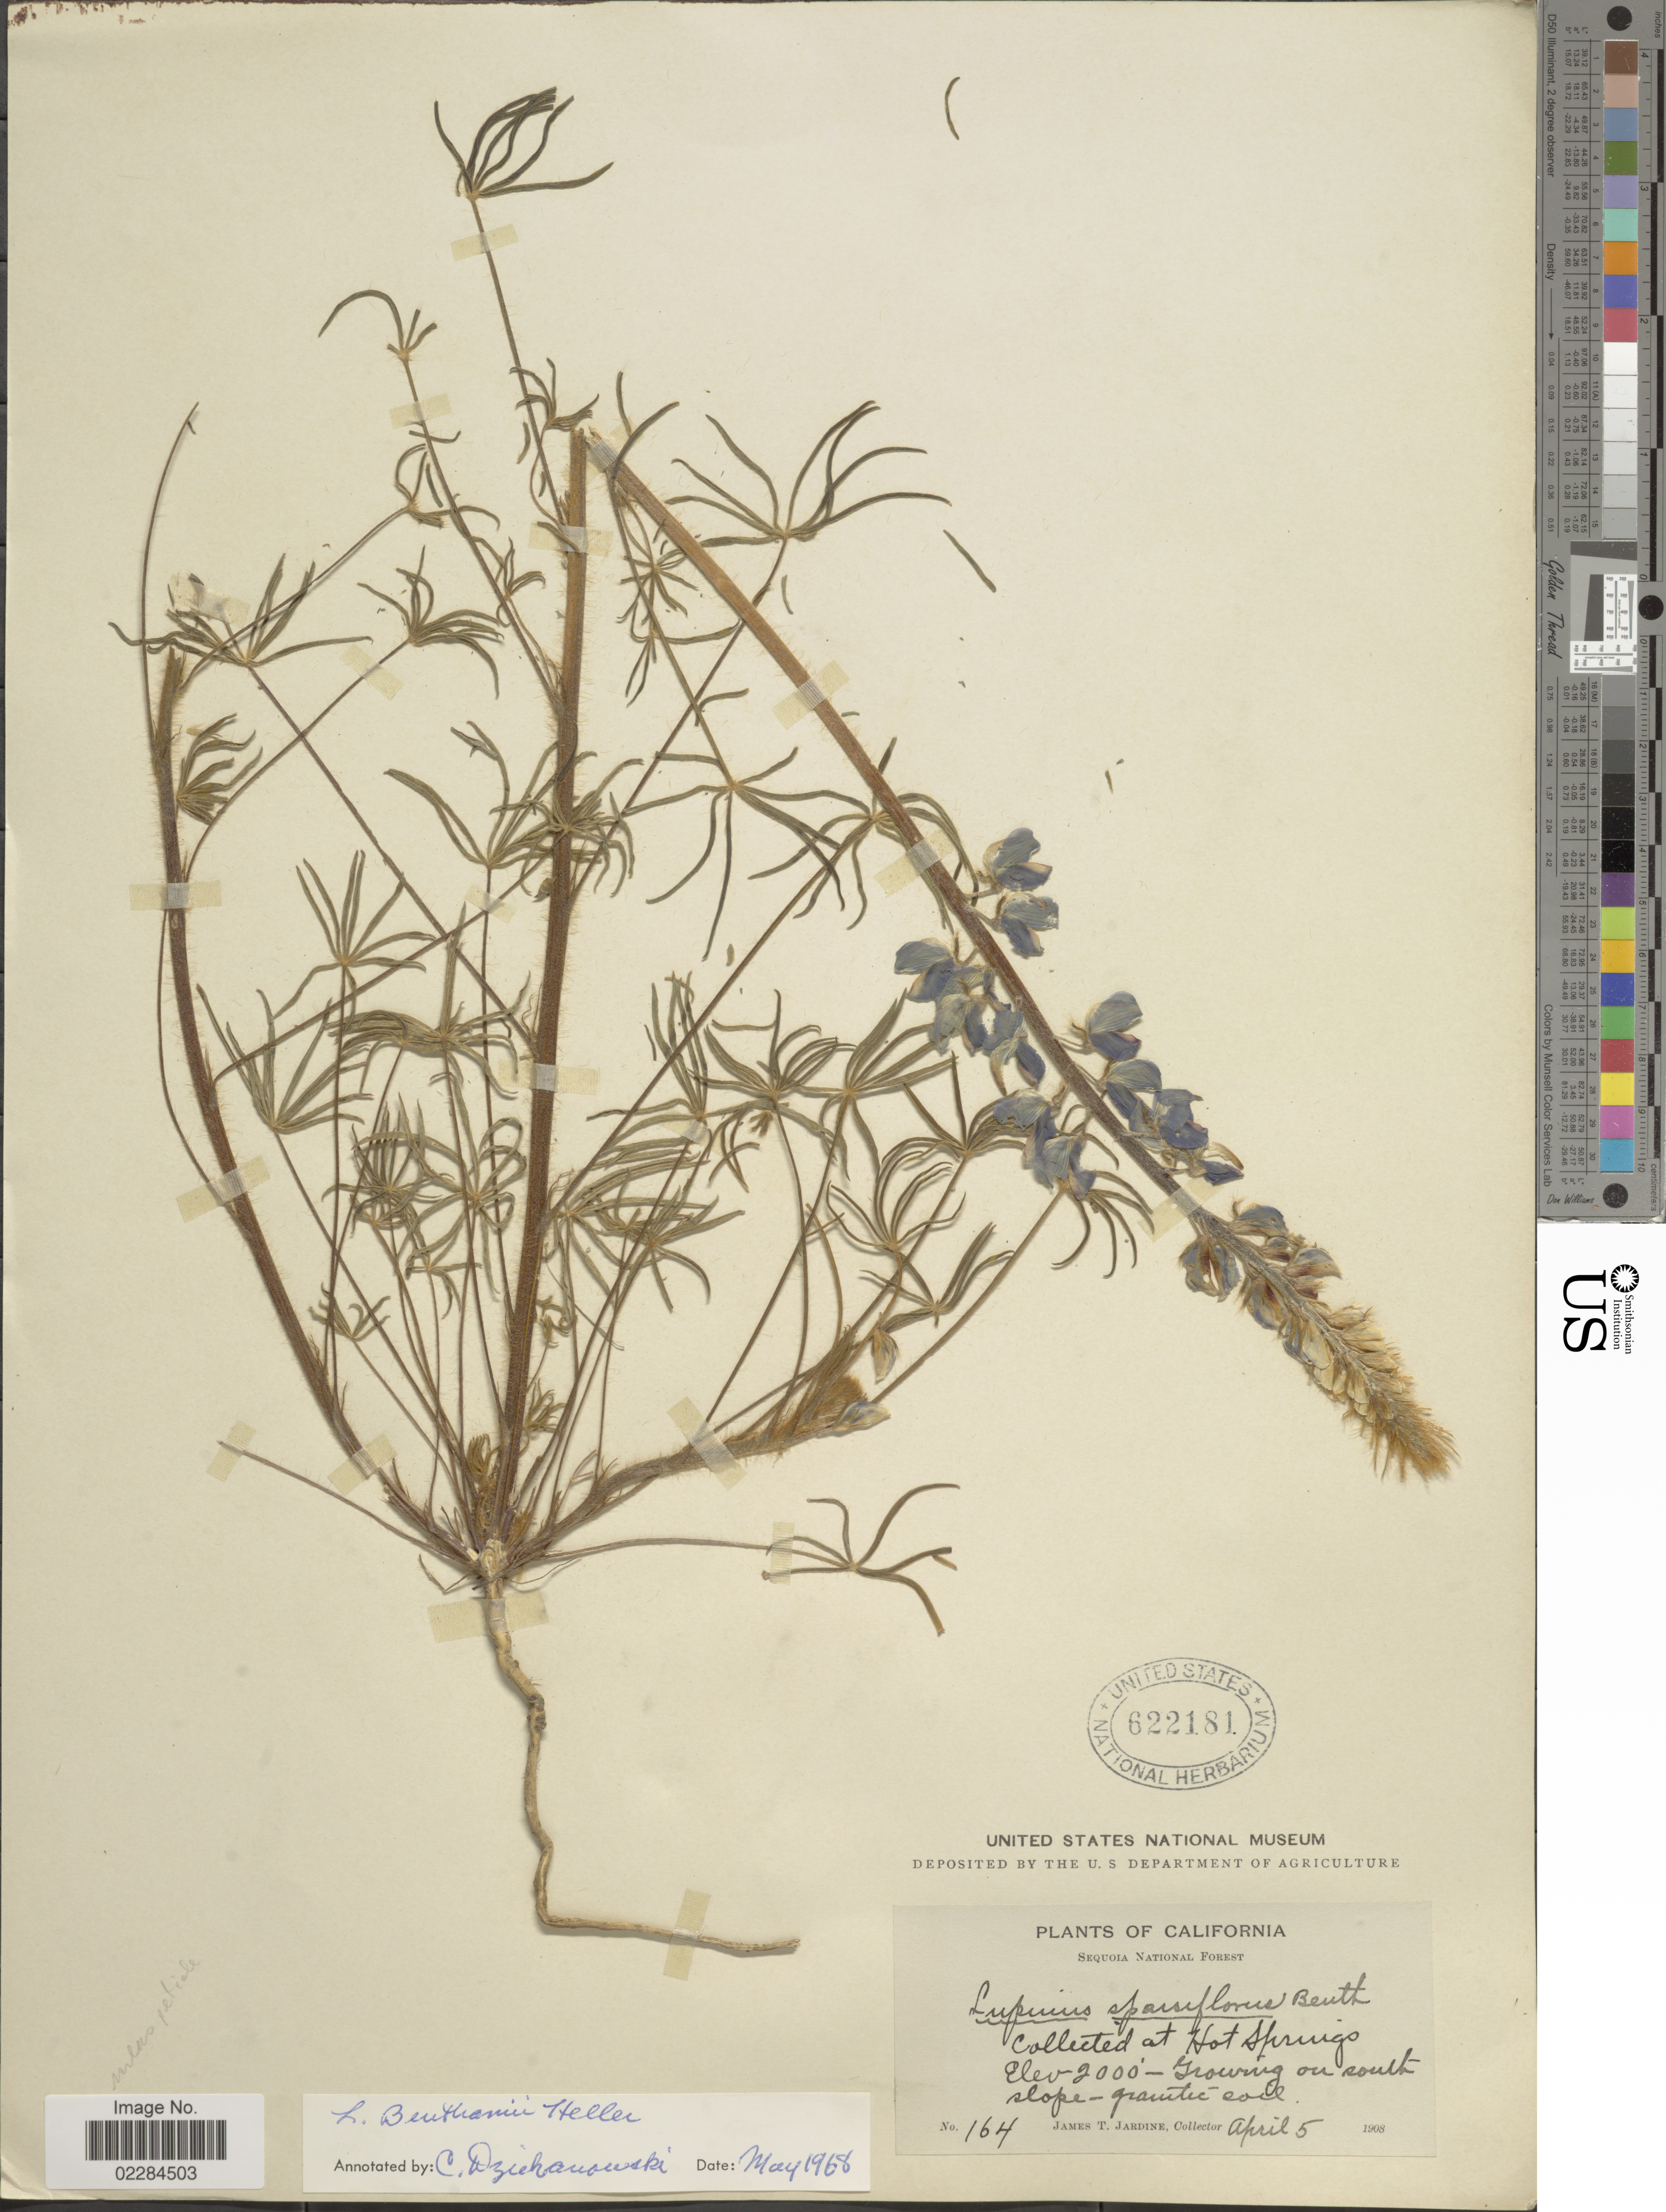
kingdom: Plantae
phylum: Tracheophyta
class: Magnoliopsida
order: Fabales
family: Fabaceae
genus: Lupinus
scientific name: Lupinus benthamii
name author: A. Heller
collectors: J. T. Jardine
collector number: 164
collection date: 1908-04-05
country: United States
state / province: California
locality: Sequoia National Forest. Hot Springs, growing on south slopes, granitic soil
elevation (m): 610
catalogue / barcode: US 622181